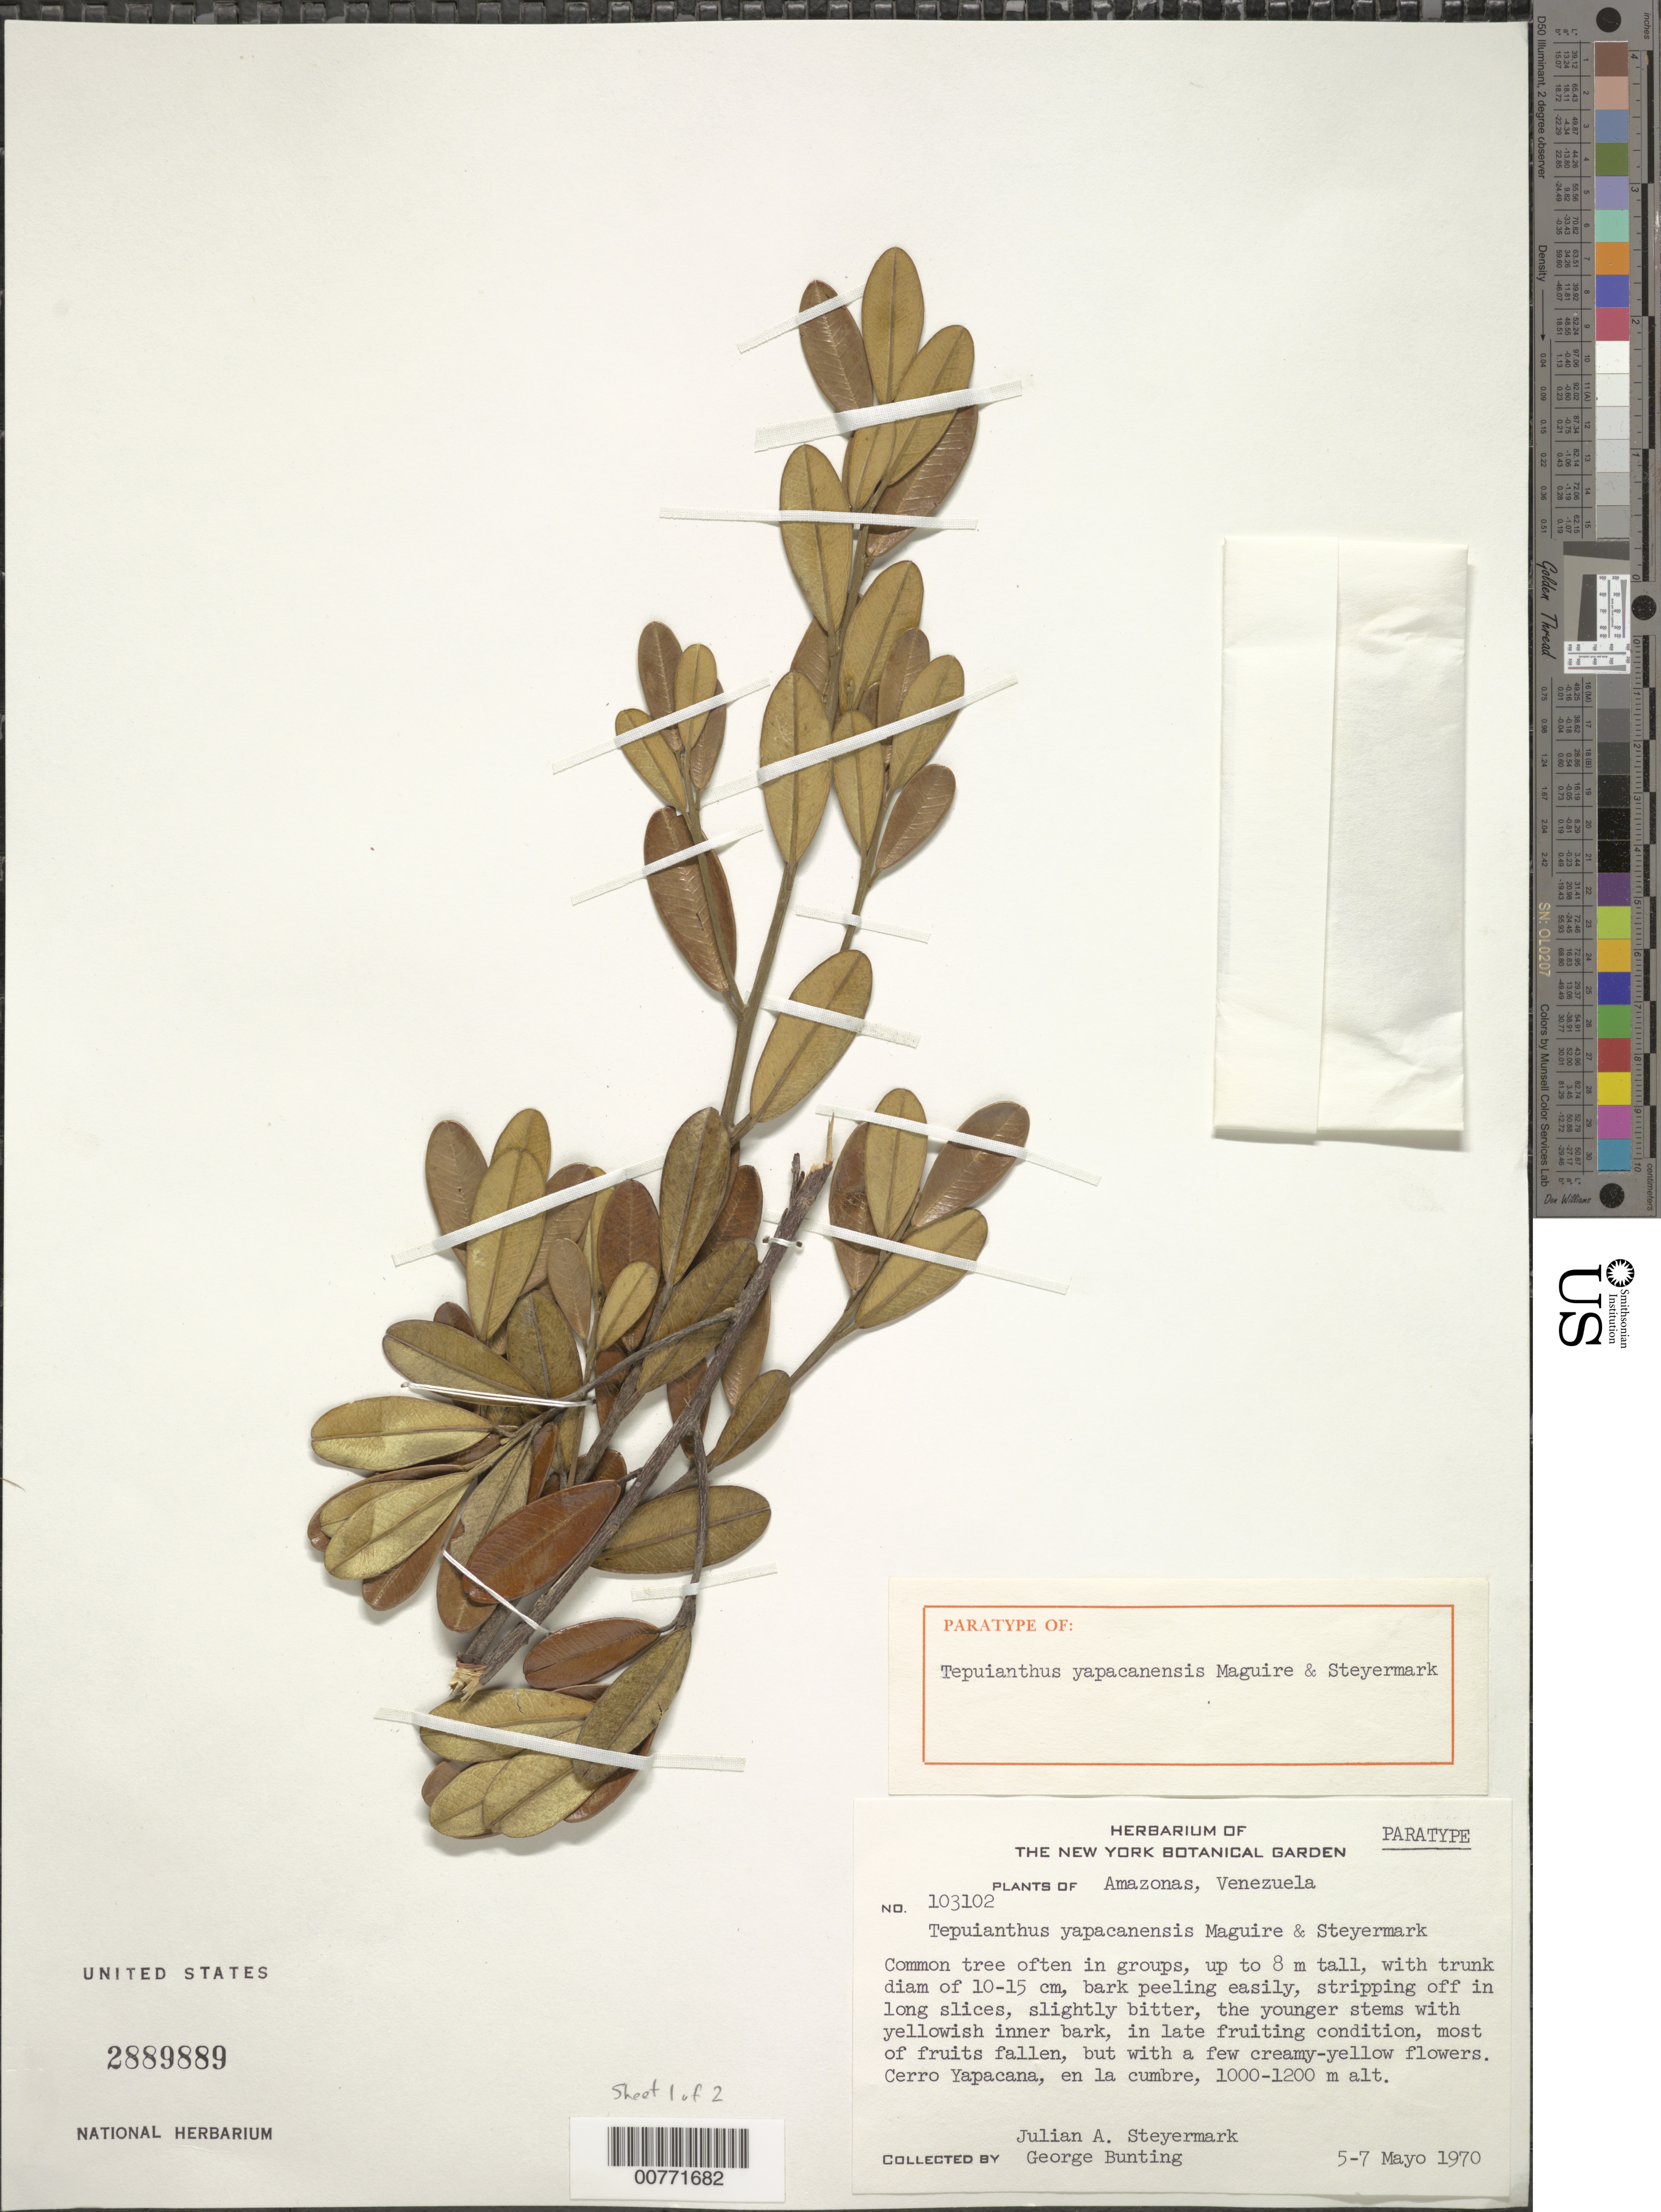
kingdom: Plantae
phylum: Tracheophyta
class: Magnoliopsida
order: Malvales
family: Thymelaeaceae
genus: Tepuianthus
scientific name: Tepuianthus yapacanensis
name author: Maguire & Steyerm.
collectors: J. Steyermark & G. S. Bunting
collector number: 103102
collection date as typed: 5-May-70 to 7-May-70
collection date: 1970-05-05/1970-05-07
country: Venezuela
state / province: Amazonas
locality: Cerro Yapacána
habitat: Summit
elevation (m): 1000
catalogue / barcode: US 2889889